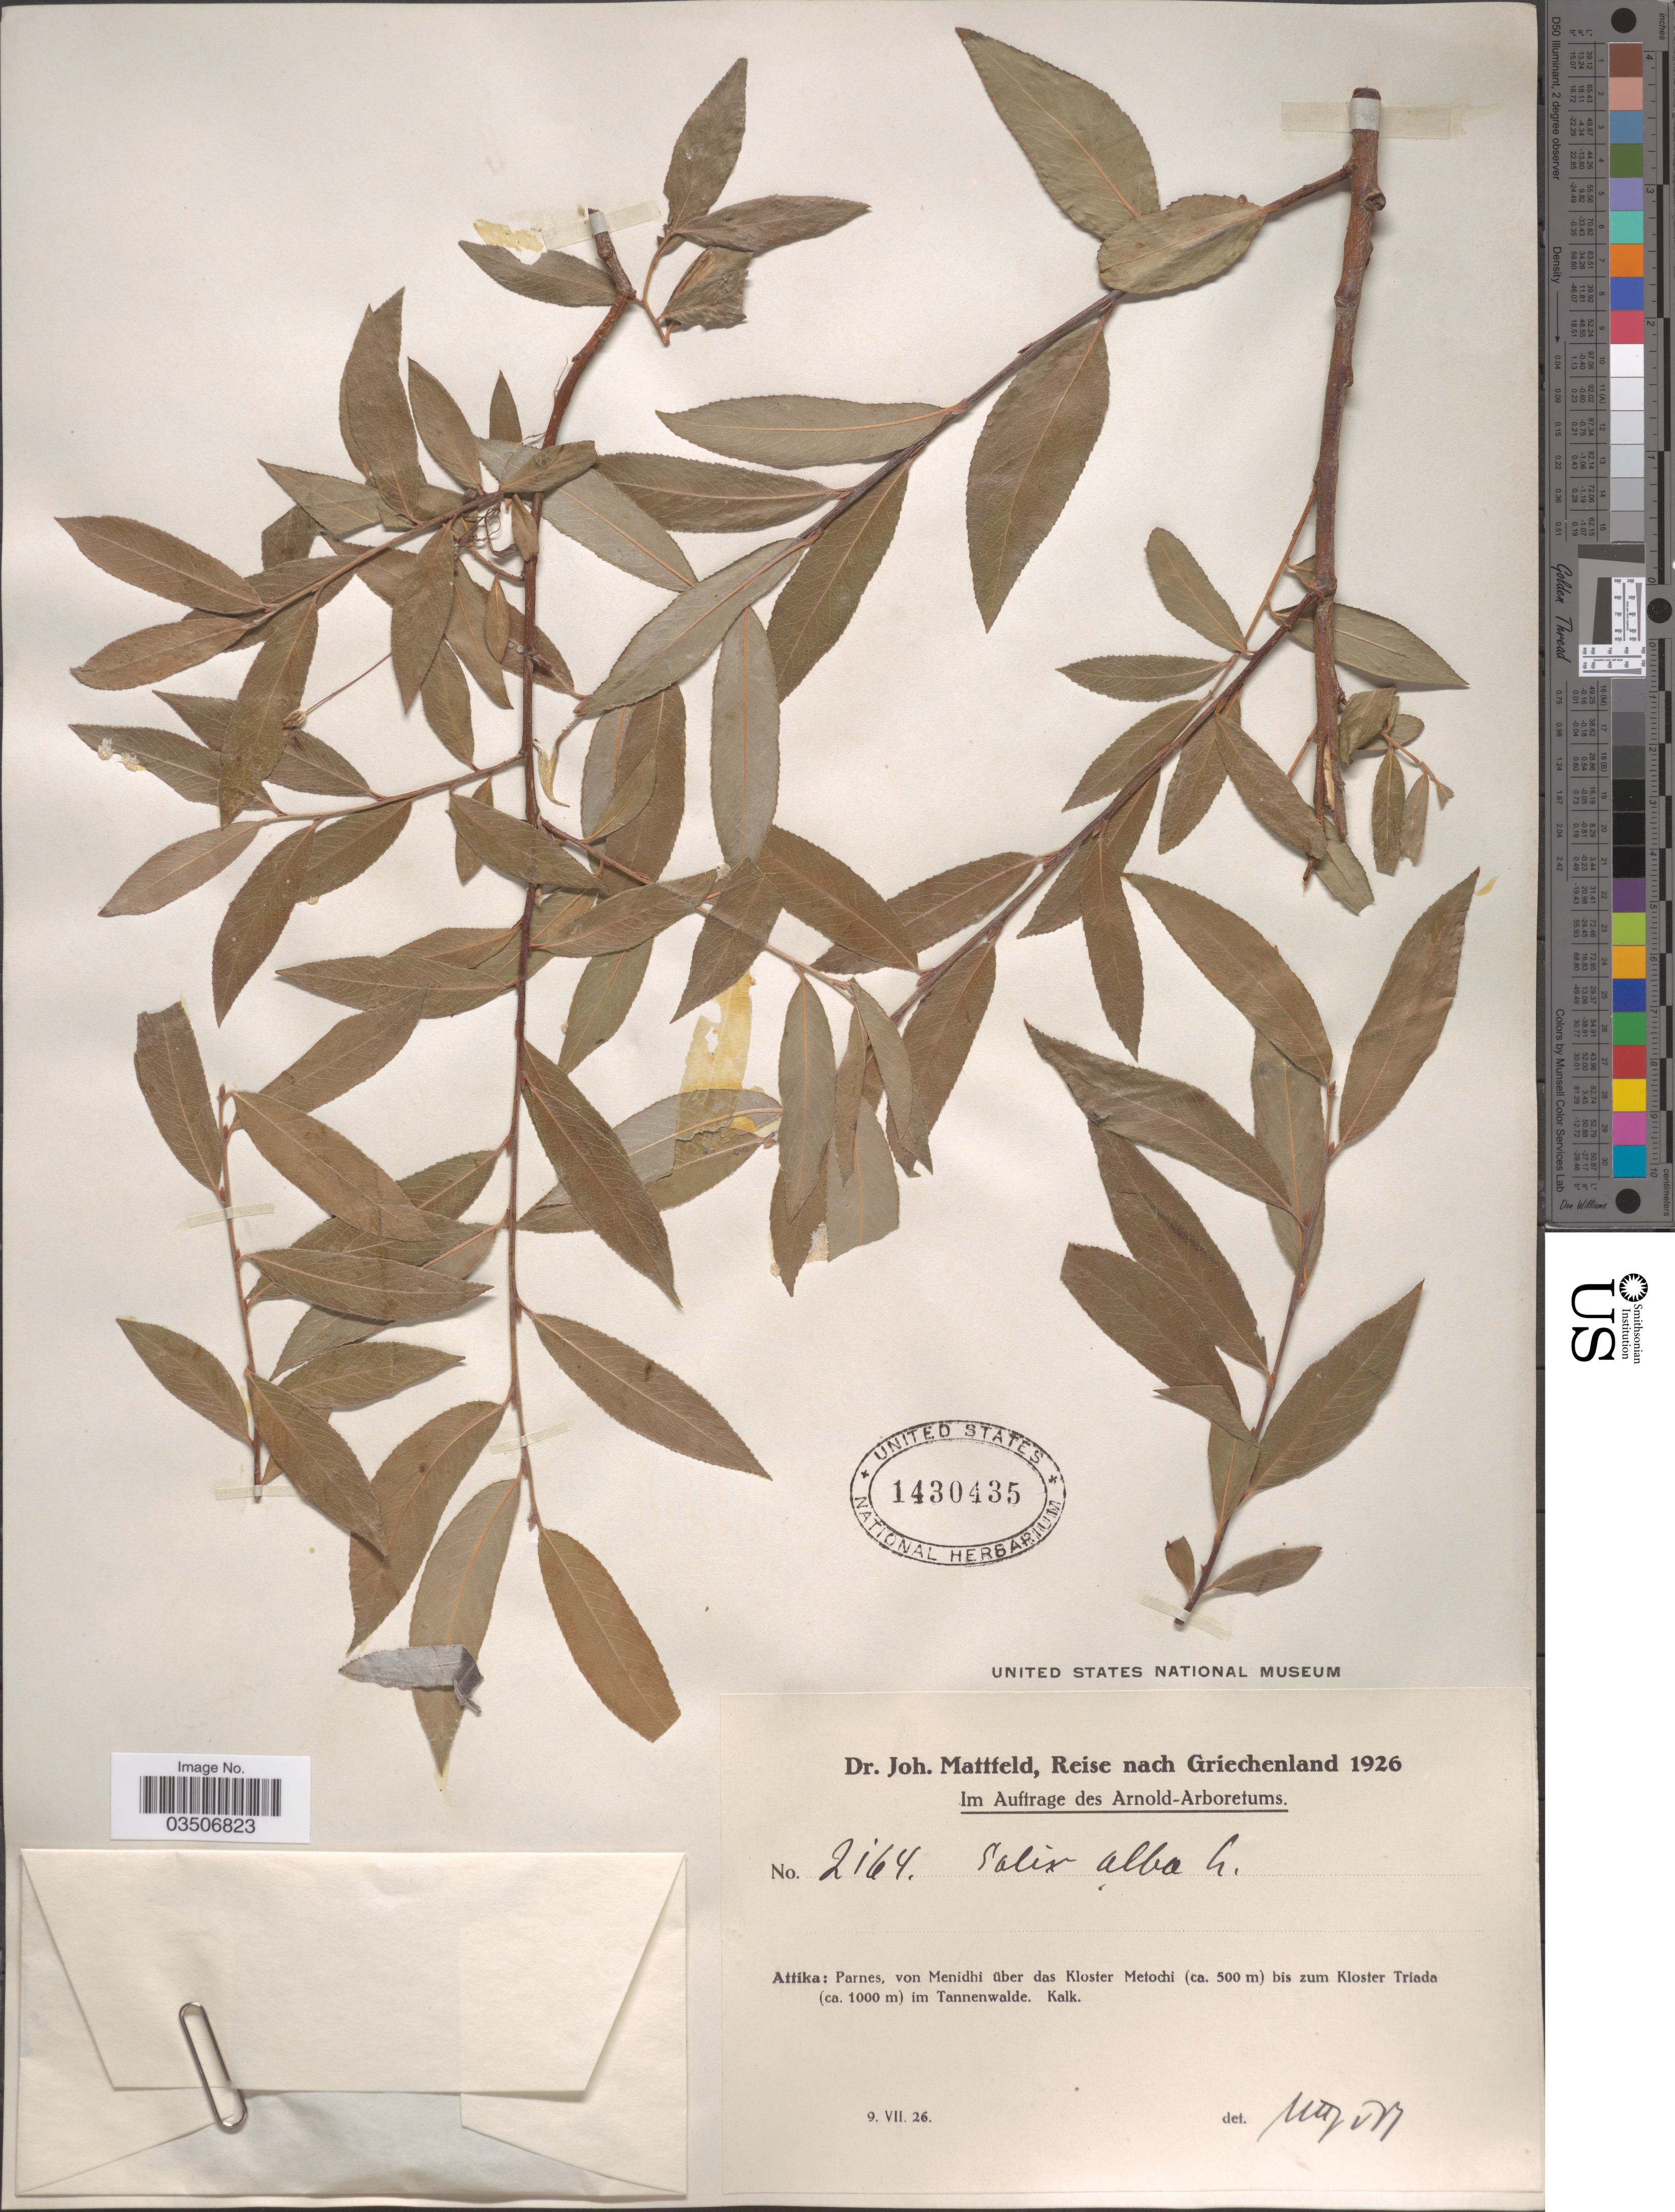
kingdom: Plantae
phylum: Tracheophyta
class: Magnoliopsida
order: Malpighiales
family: Salicaceae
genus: Salix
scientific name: Salix alba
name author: L.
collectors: J. Mattfeld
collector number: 2164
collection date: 1926-07-09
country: Greece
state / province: Attica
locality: Griechenland. Attika: Parnes, von Menidhi über das Kloster Metochi bis zum Kloster Triada im Tannenwalde. Kalk.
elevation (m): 500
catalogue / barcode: US 1430435